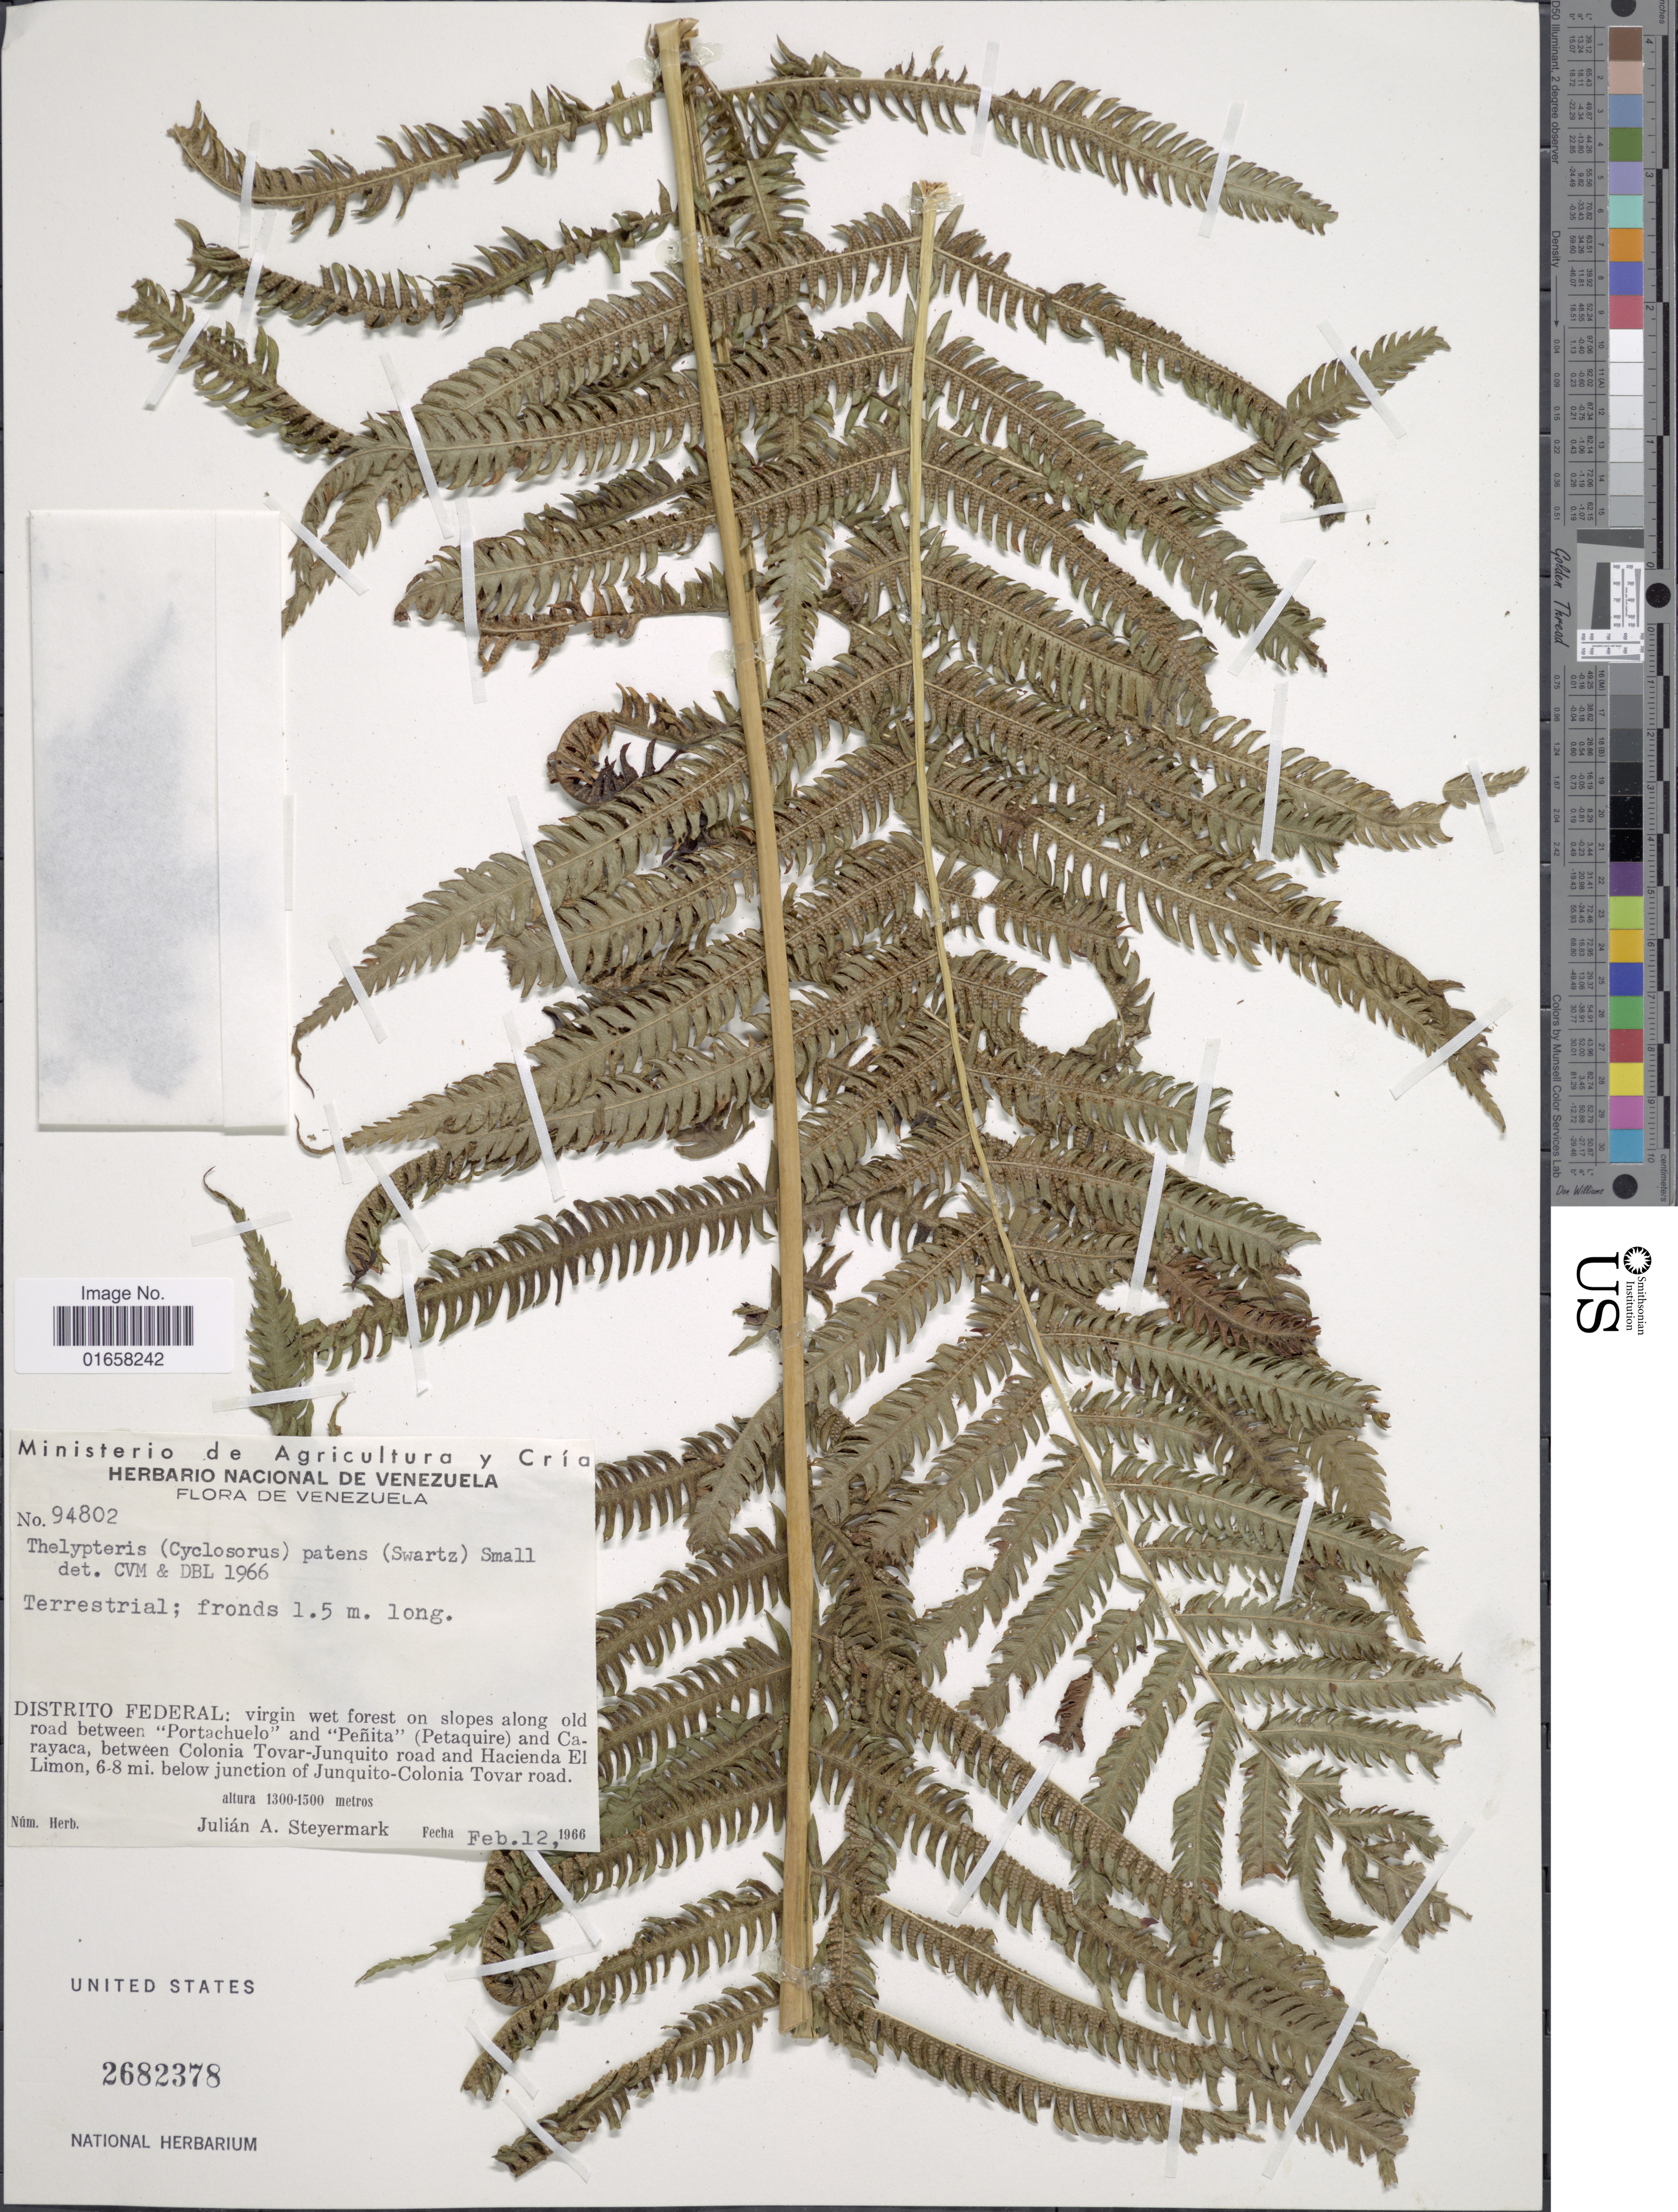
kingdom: Plantae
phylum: Tracheophyta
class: Polypodiopsida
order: Polypodiales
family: Thelypteridaceae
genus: Christella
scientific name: Christella patens var. patens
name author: (Sw.) Holttum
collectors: J. Steyermark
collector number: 94802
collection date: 1966-02-12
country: Venezuela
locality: Distrito Federal: virgin wet forest on slopes along old road between "Portachuelo"and "Penita" (Petaquire) and Carayaca, between Colonia Tovar-Junquito road and Hacienda El Limon, 6-8 miles. below junction of Junquito-Colonia Tovar road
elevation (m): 1300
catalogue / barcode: US 2682378